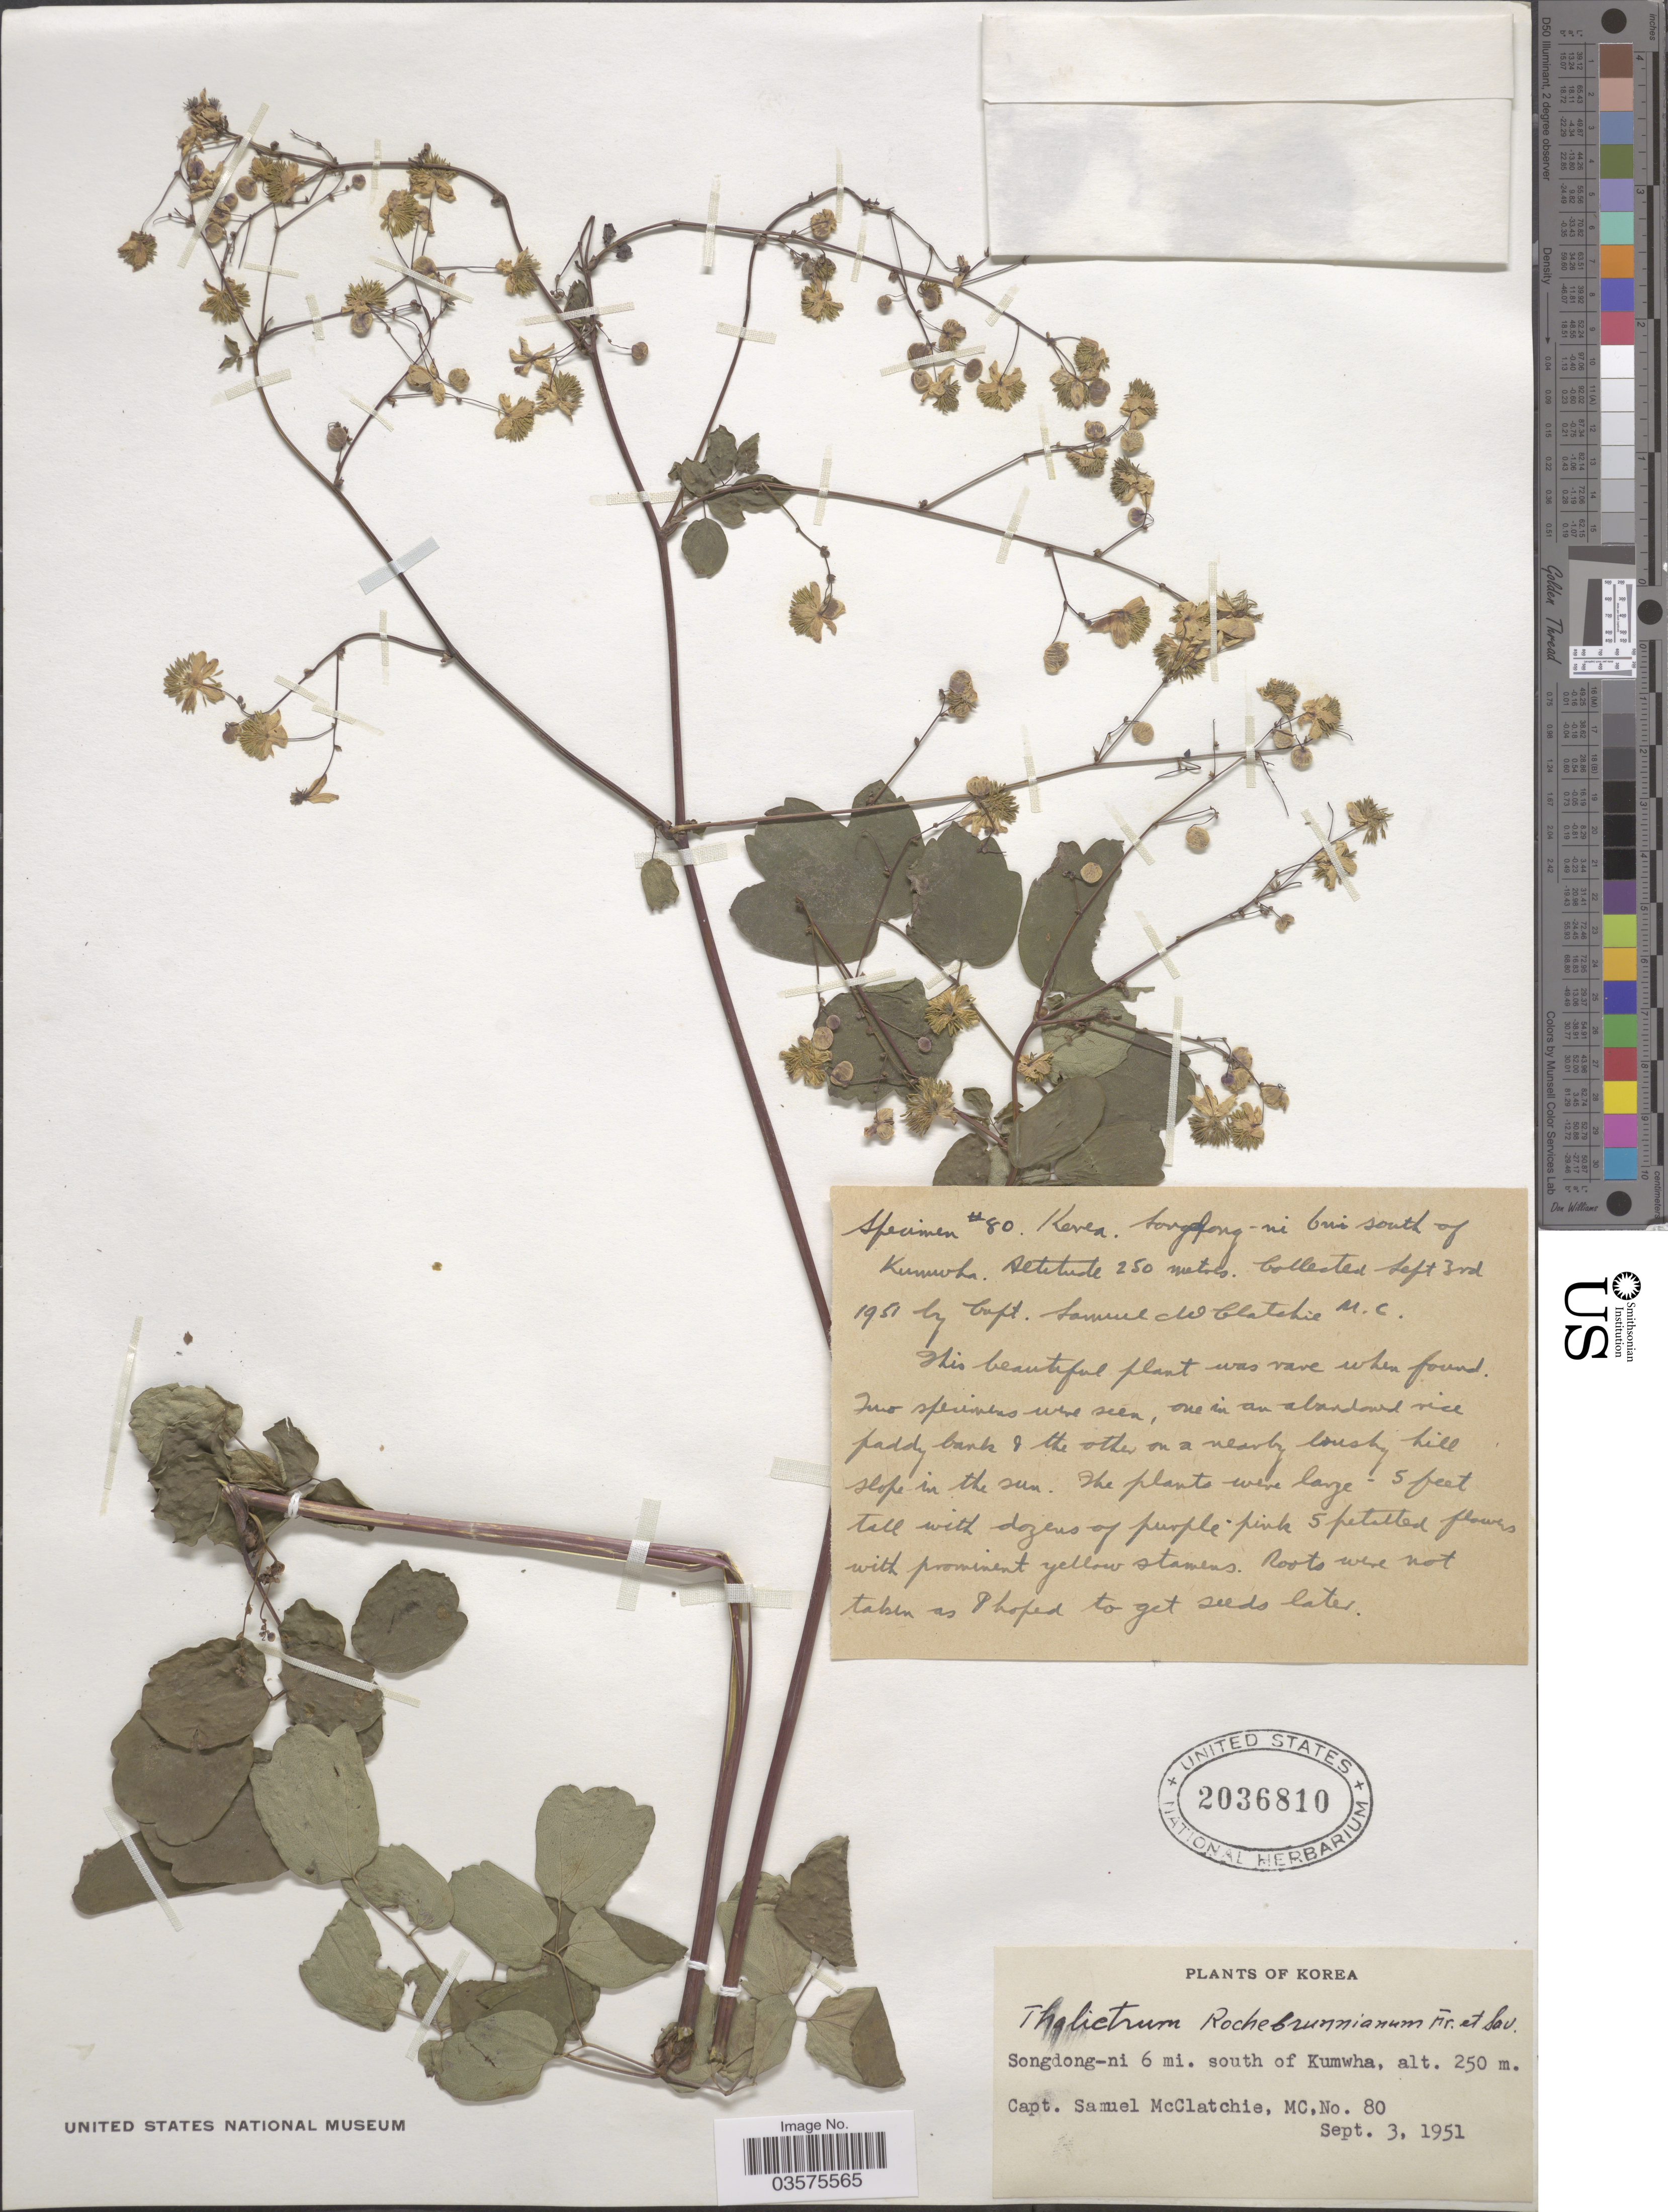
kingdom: Plantae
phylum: Tracheophyta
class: Magnoliopsida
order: Ranunculales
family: Ranunculaceae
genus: Thalictrum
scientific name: Thalictrum rochebrunnianum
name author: Franch. & Sav.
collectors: S. McClatchie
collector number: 80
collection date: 1951-09-03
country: North Korea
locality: Songdong-ni 6 mi. south of Kumwha.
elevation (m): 250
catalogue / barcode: US 2036810